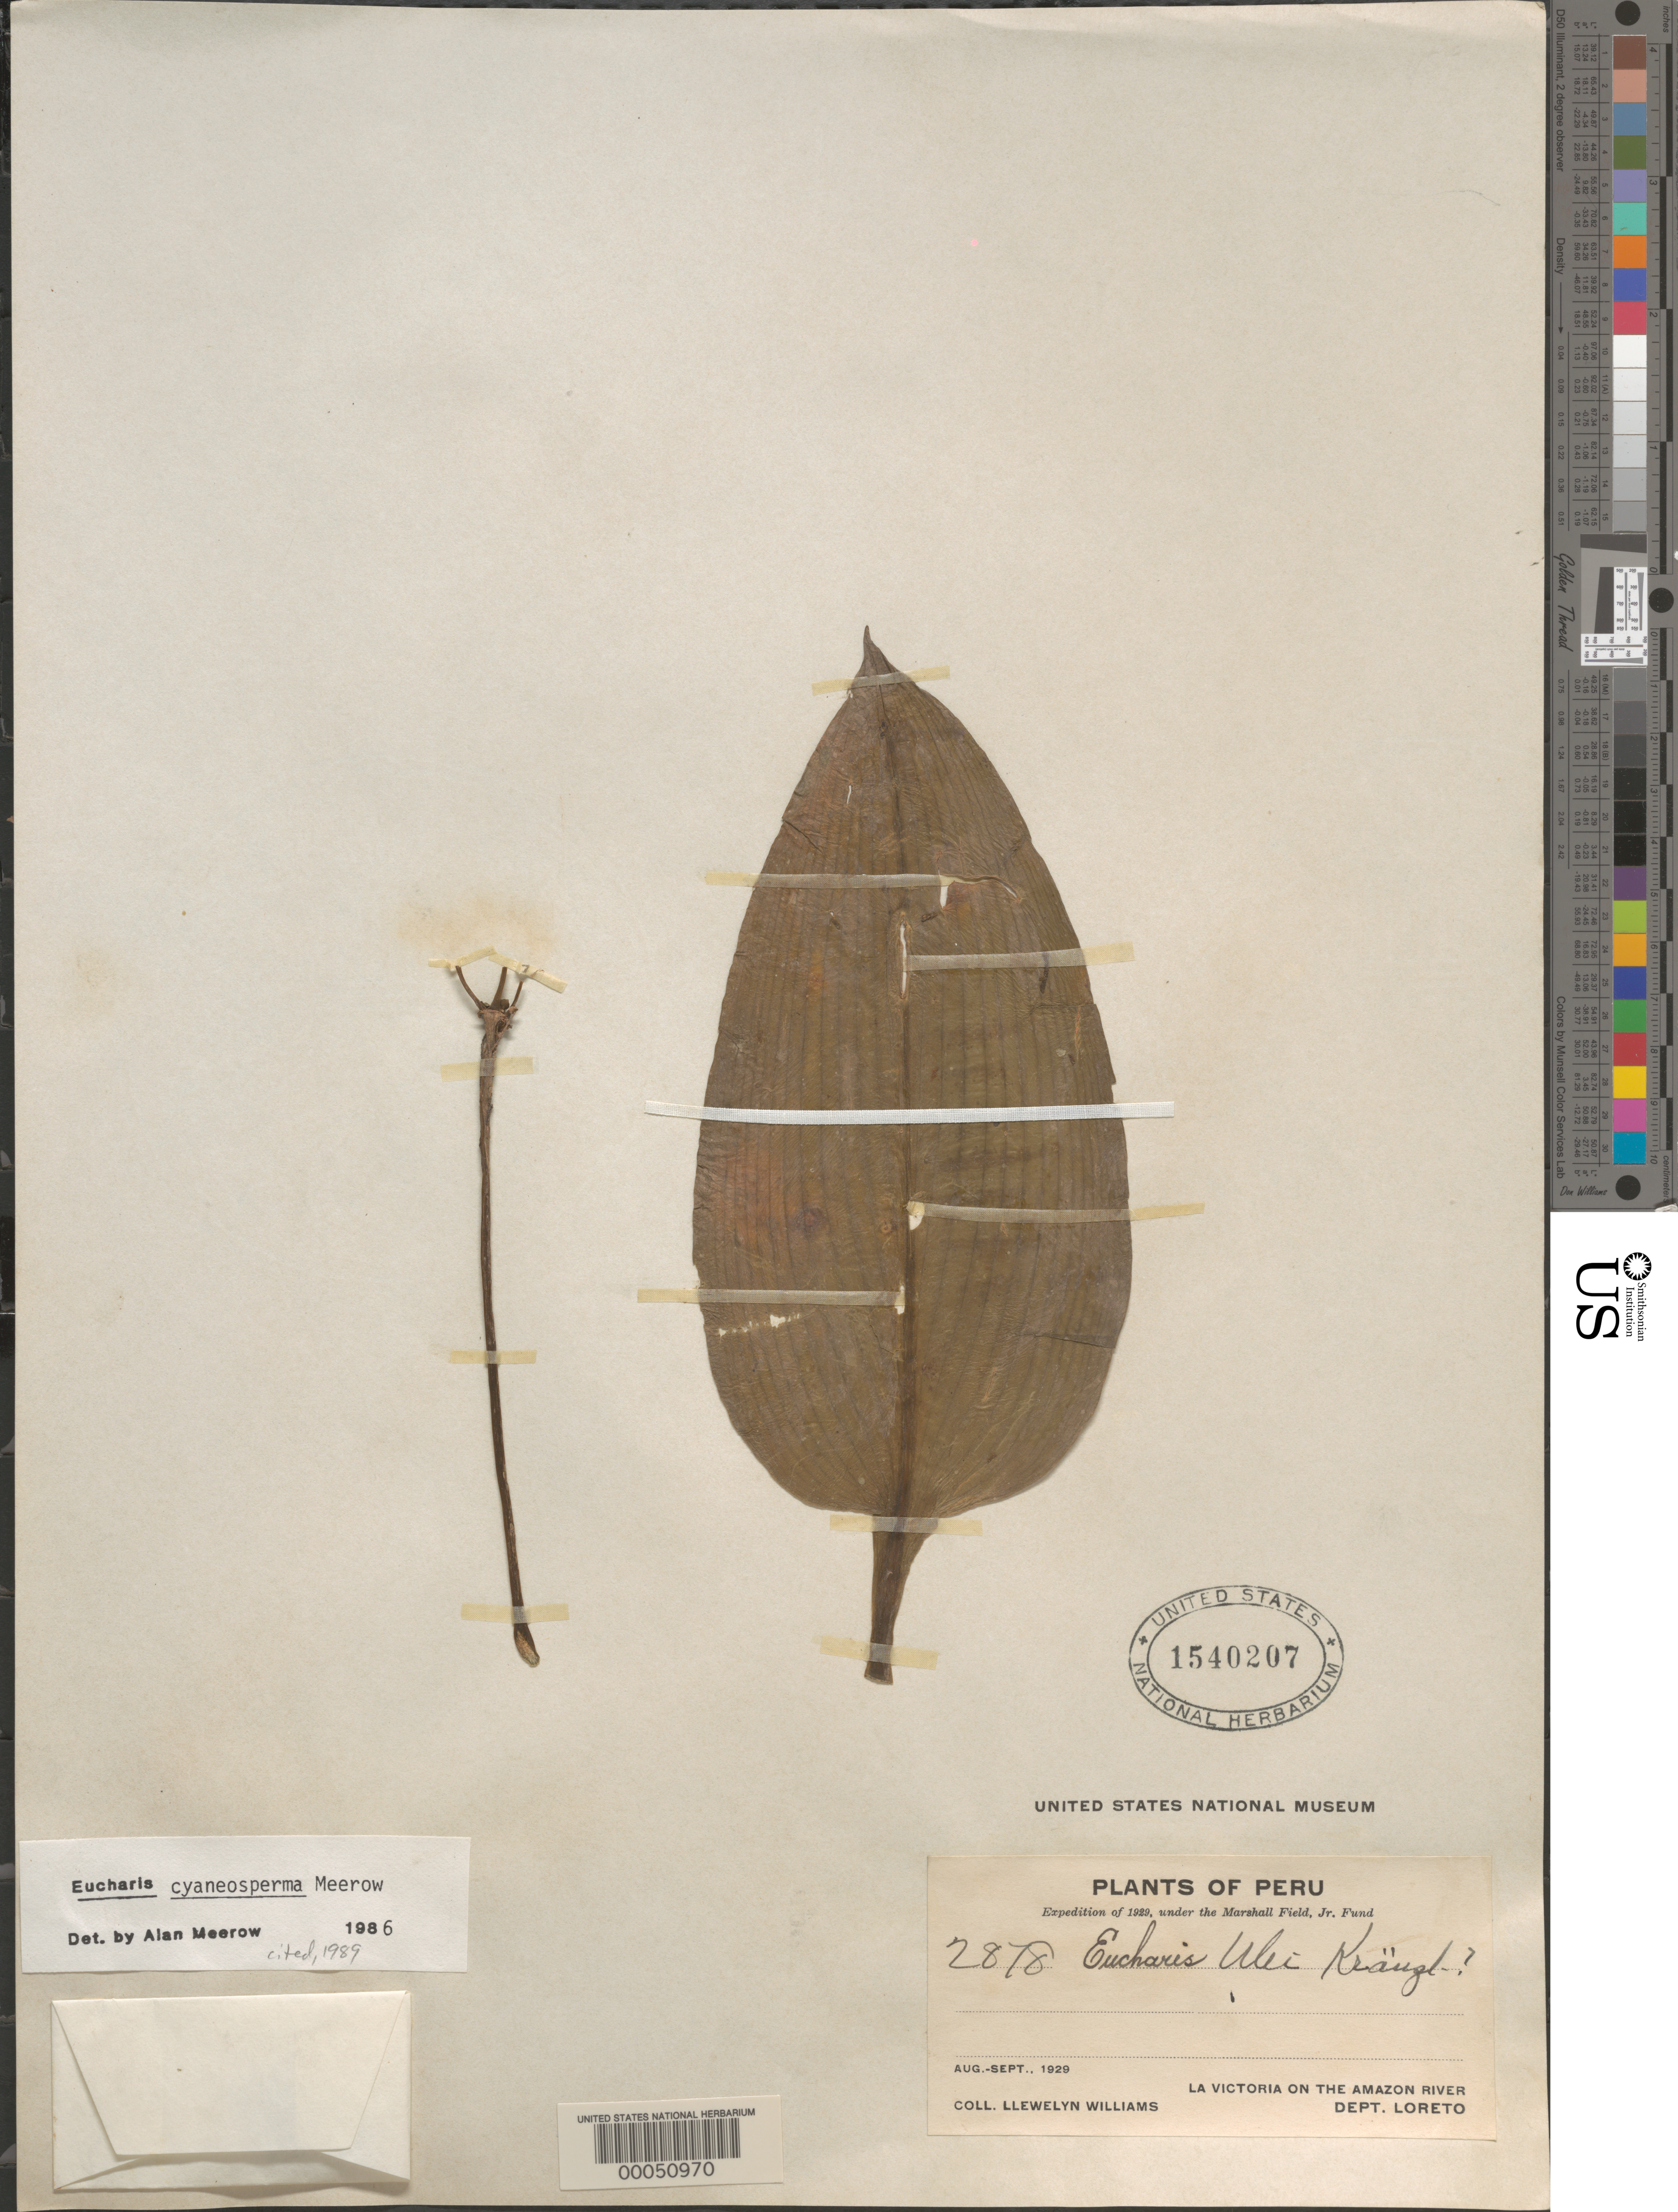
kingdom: Plantae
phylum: Tracheophyta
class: Liliopsida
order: Asparagales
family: Amaryllidaceae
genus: Eucharis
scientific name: Eucharis cyaneosperma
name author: Meerow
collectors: Ll. Williams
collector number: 2878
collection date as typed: Aug 1929 to -- Sep 1929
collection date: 1929-08/1929-09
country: Peru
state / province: Loreto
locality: La victoria on the amazon river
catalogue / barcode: US 1540207